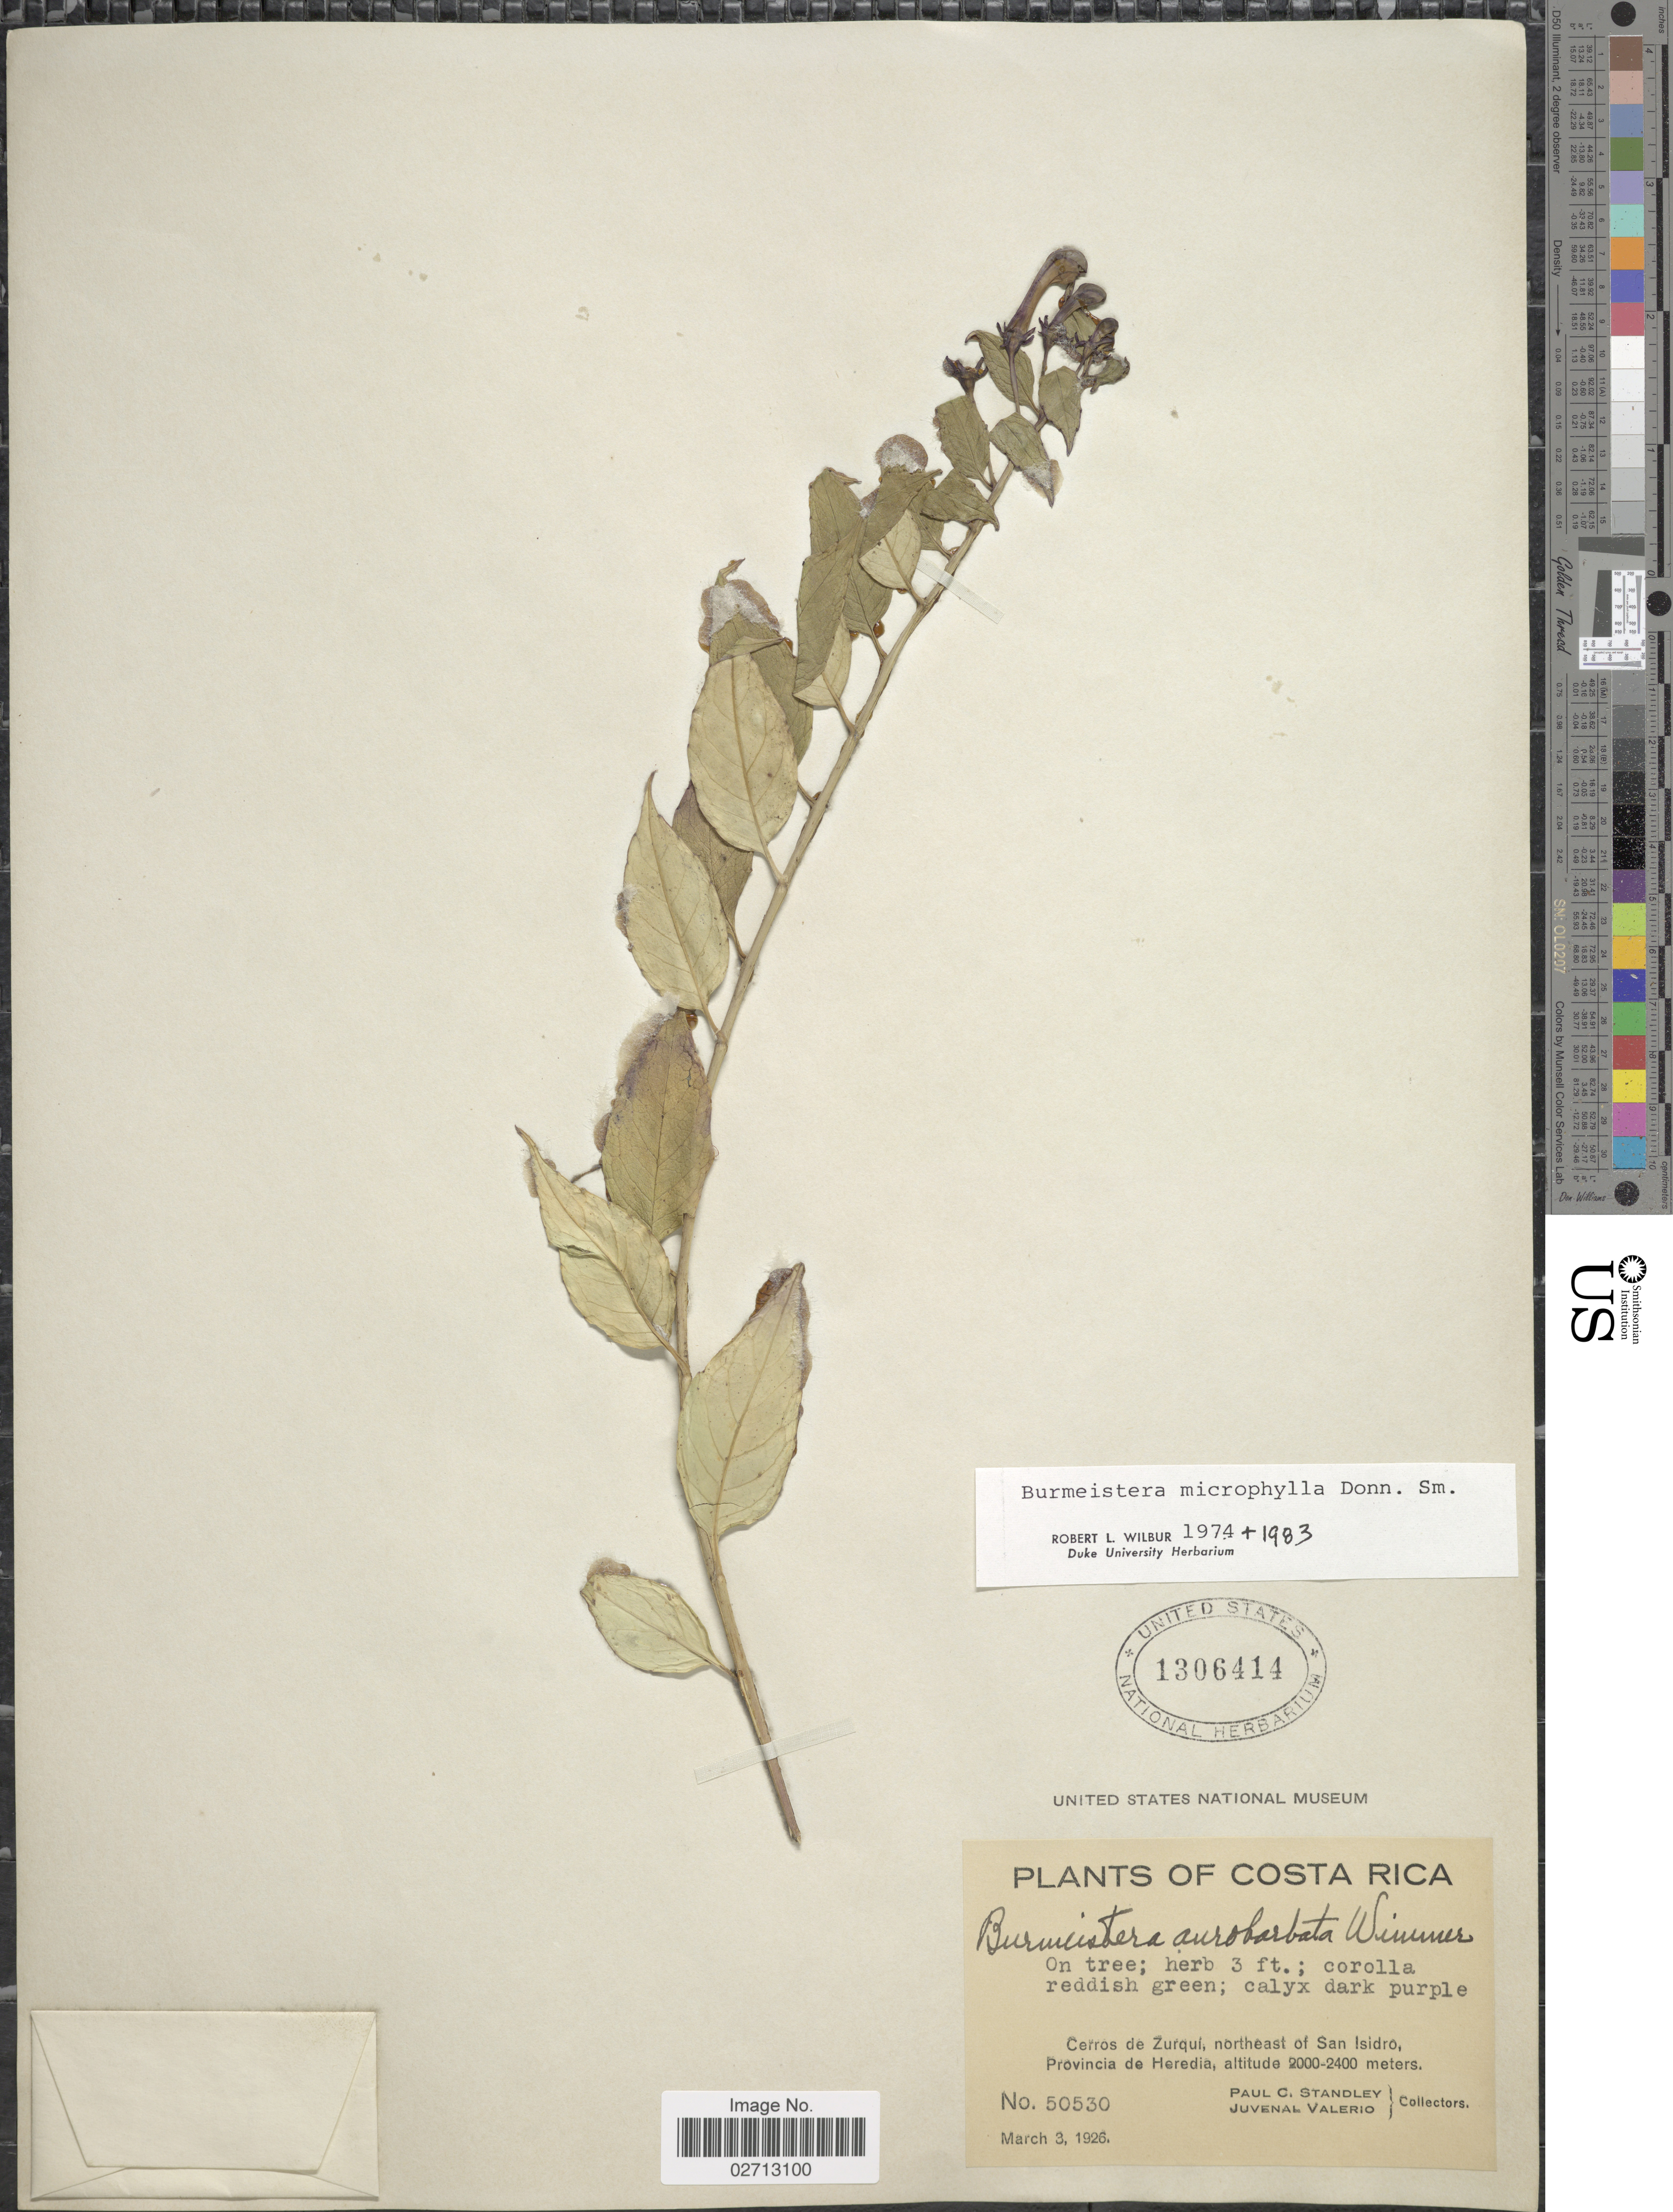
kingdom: Plantae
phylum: Tracheophyta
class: Magnoliopsida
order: Asterales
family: Campanulaceae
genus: Burmeistera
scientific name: Burmeistera microphylla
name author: Donn. Sm.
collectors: P. C. Standley & J. Valerio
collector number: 50530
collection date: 1926-03-03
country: Costa Rica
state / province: Heredia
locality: Cerros de Zurqui, northeast of San Isidro.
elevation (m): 2000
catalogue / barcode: US 1306414